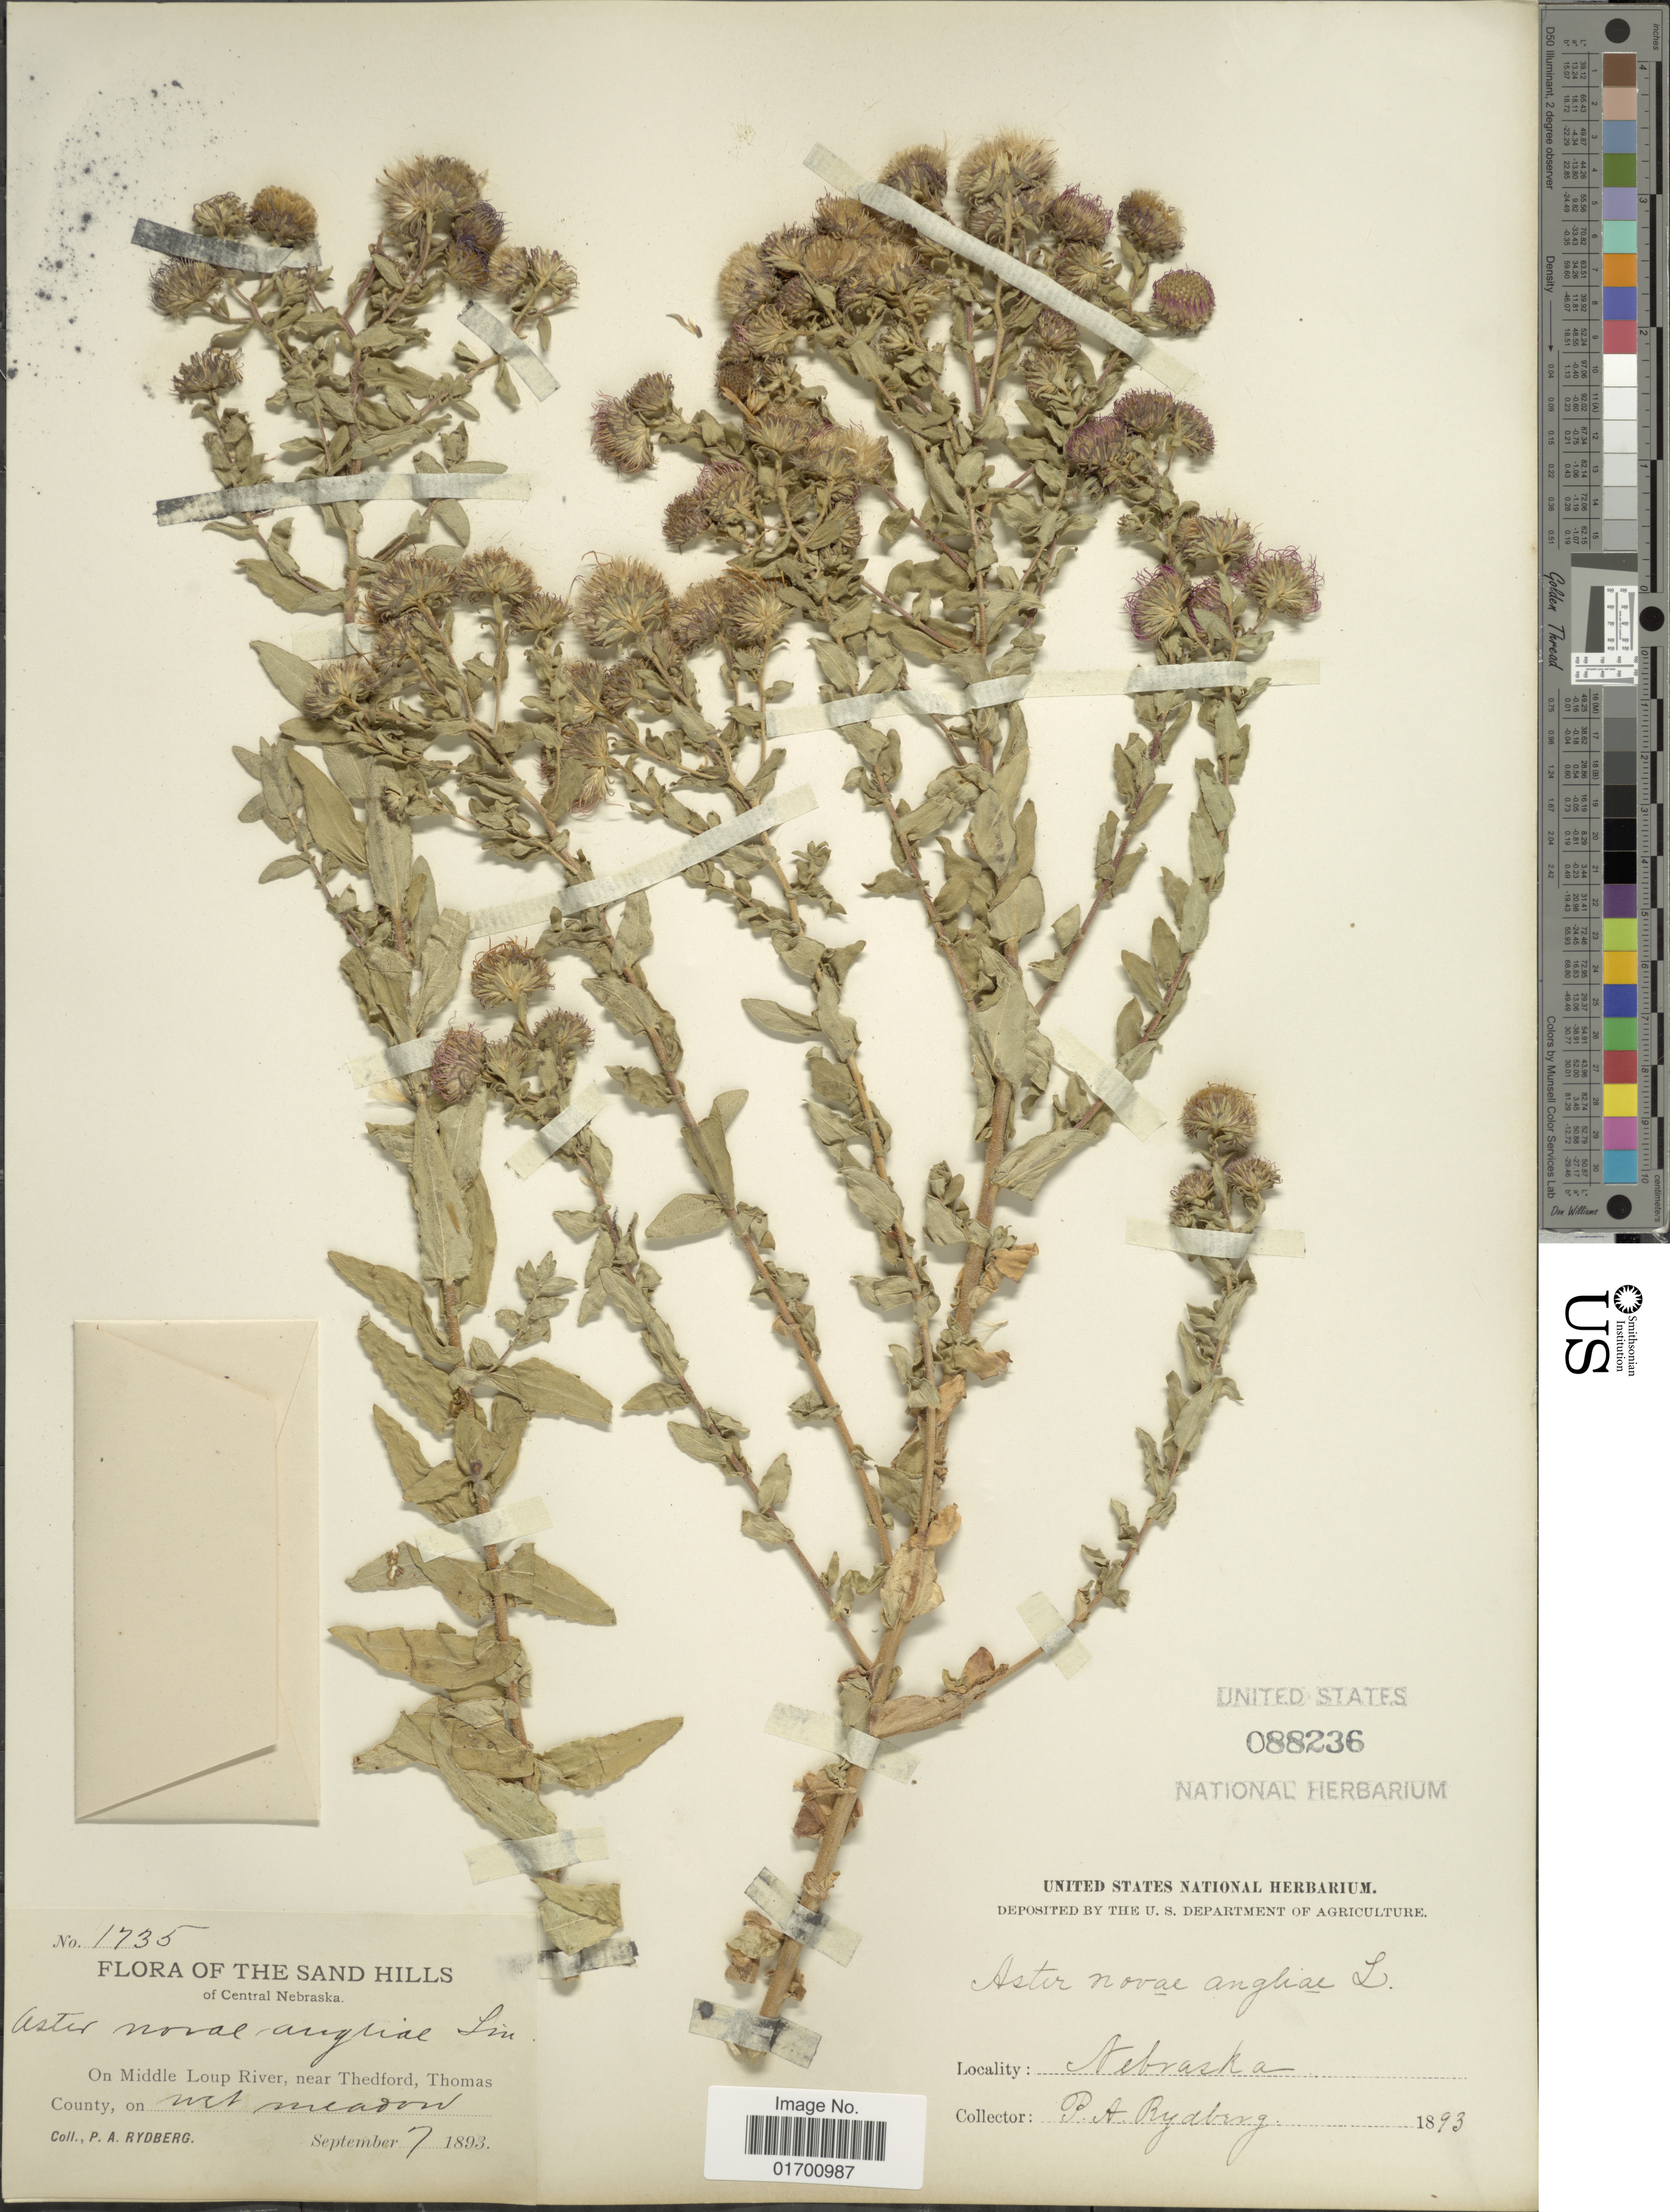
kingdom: Plantae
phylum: Tracheophyta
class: Magnoliopsida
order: Asterales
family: Asteraceae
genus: Symphyotrichum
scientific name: Symphyotrichum novae-angliae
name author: (L.) G.L. Nesom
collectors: P. A. Rydberg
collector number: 1735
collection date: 1893-09-07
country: United States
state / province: Nebraska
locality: The Sand Hills of Central Nebraska. On Middle Loup River, near Thedford, Thomas County.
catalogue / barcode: US 88236